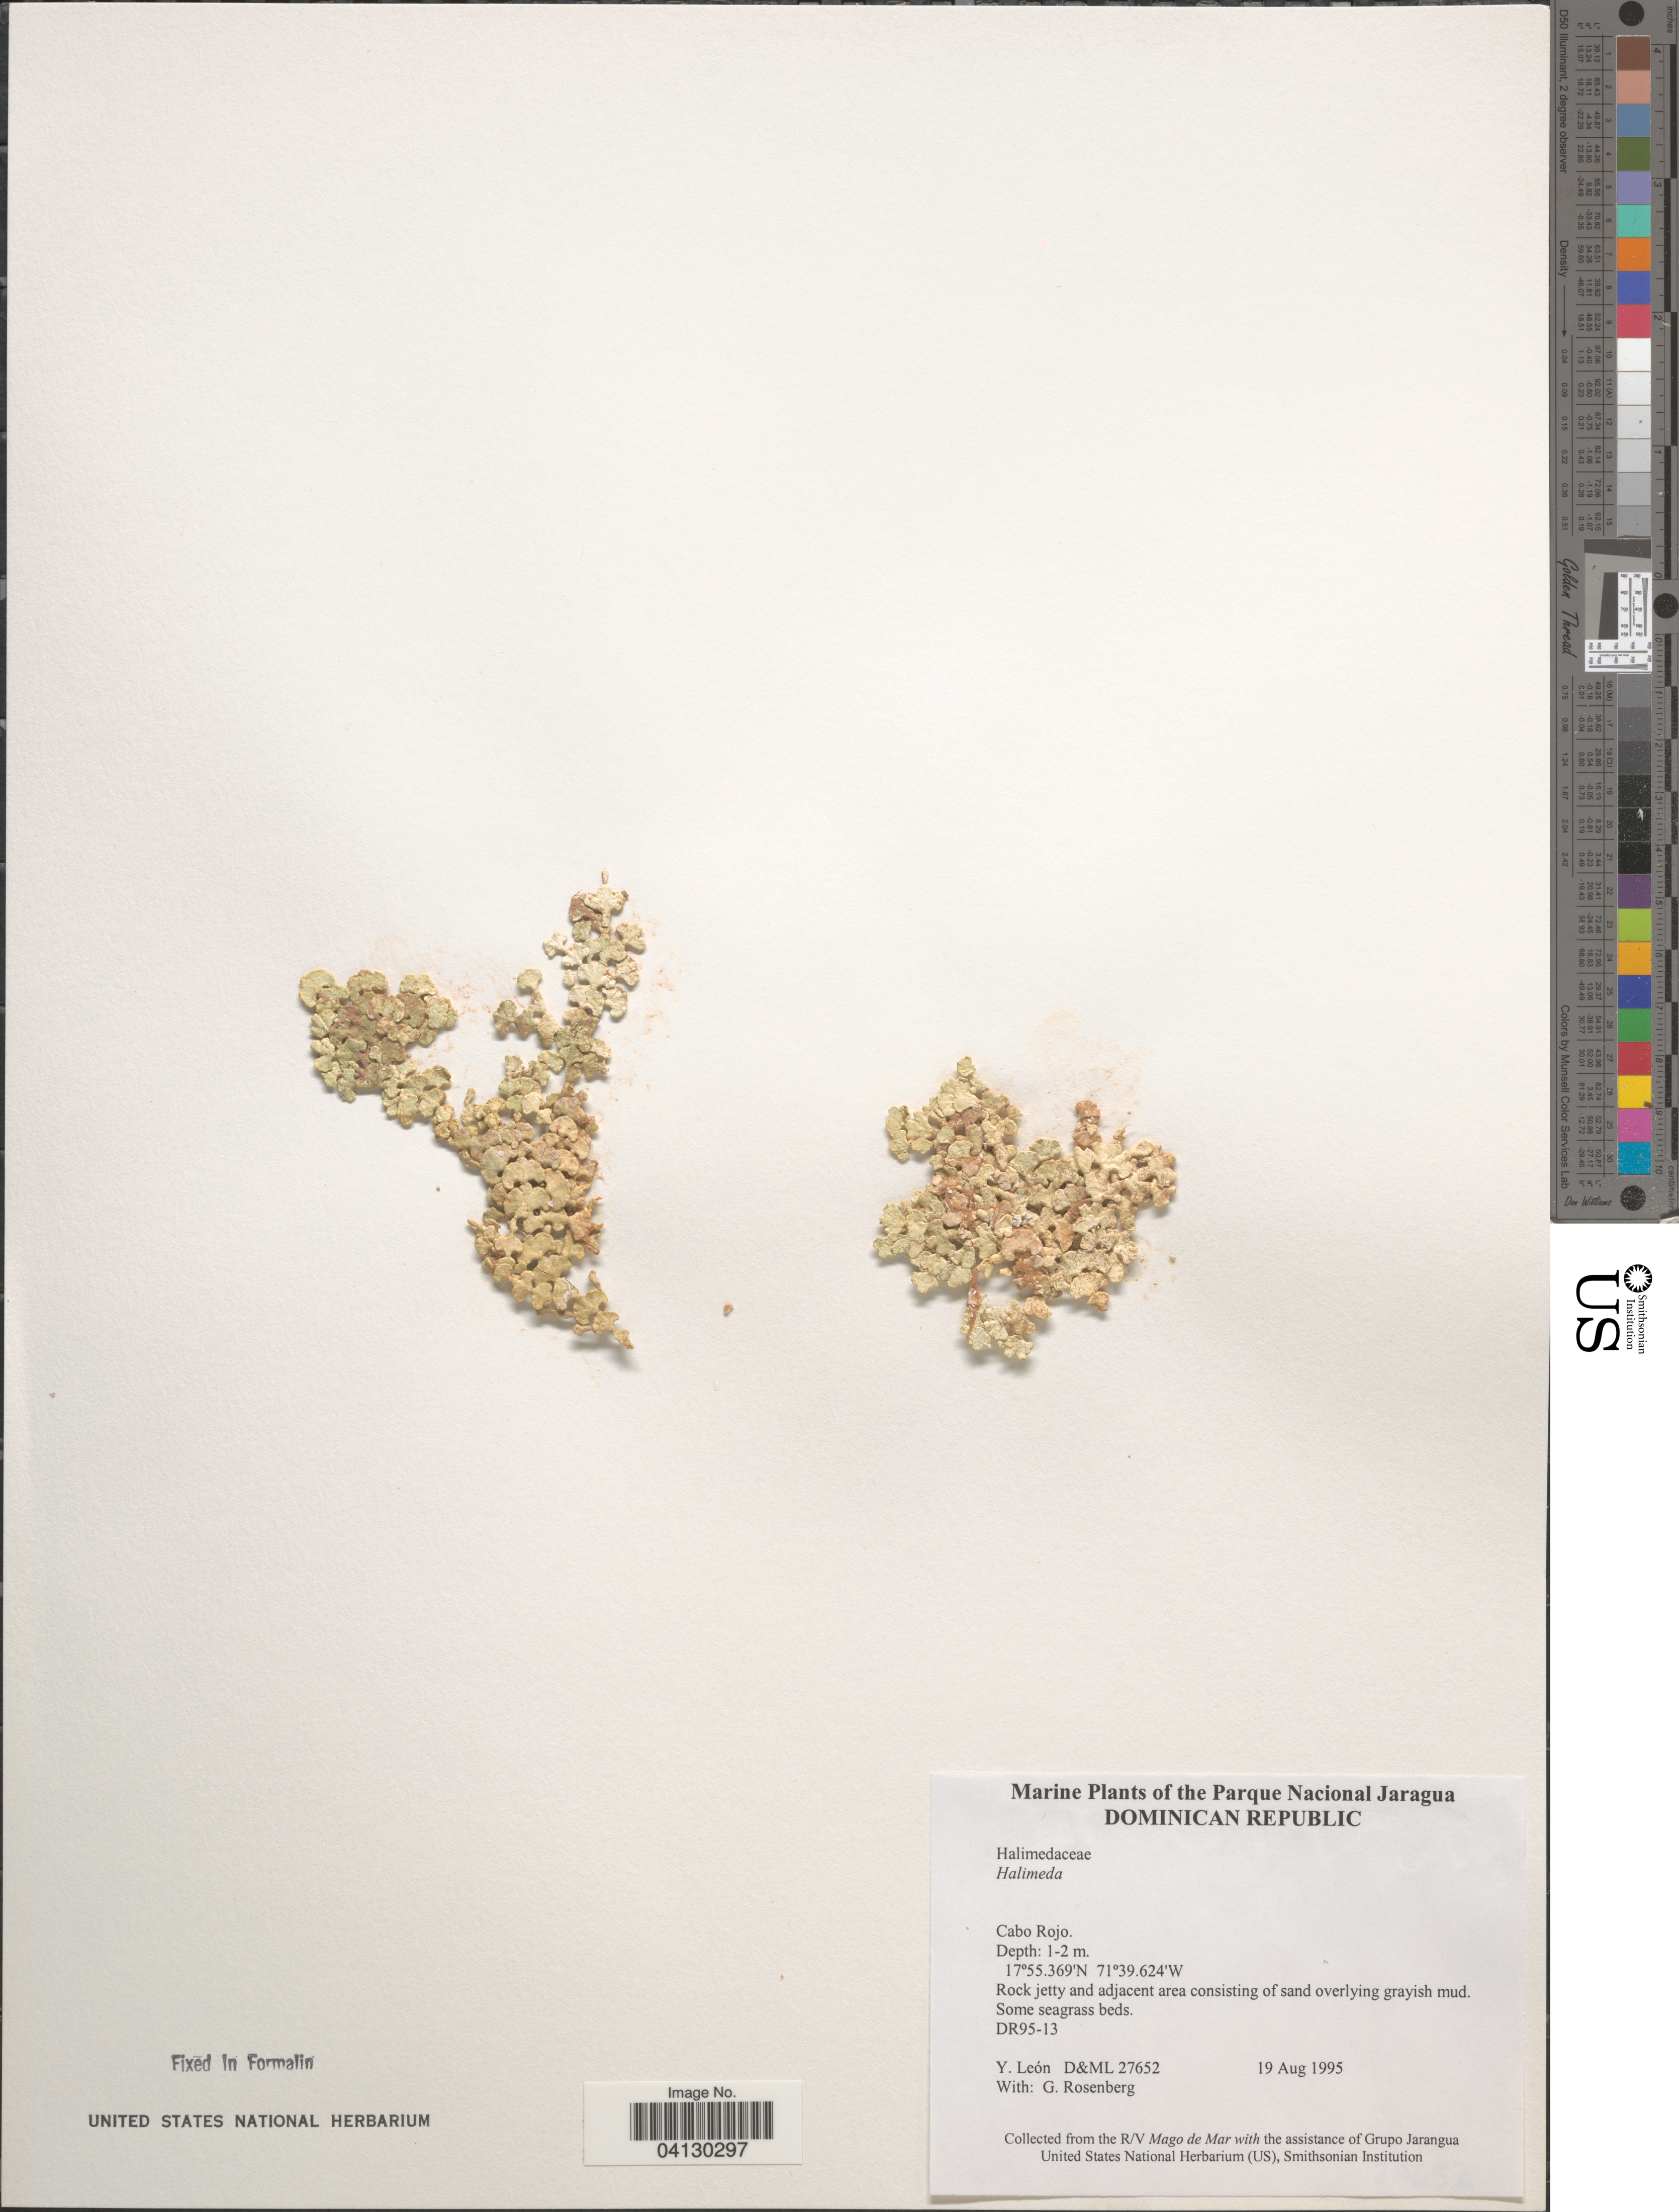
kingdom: Plantae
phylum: Chlorophyta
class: Ulvophyceae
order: Bryopsidales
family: Halimedaceae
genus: Halimeda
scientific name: Halimeda sp.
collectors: Y. León & G. Rosenberg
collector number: D&ML27652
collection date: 1995-08-19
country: Dominican Republic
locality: The Parque Nacional Jaragua. Cabo Rojo.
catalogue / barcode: US 328925